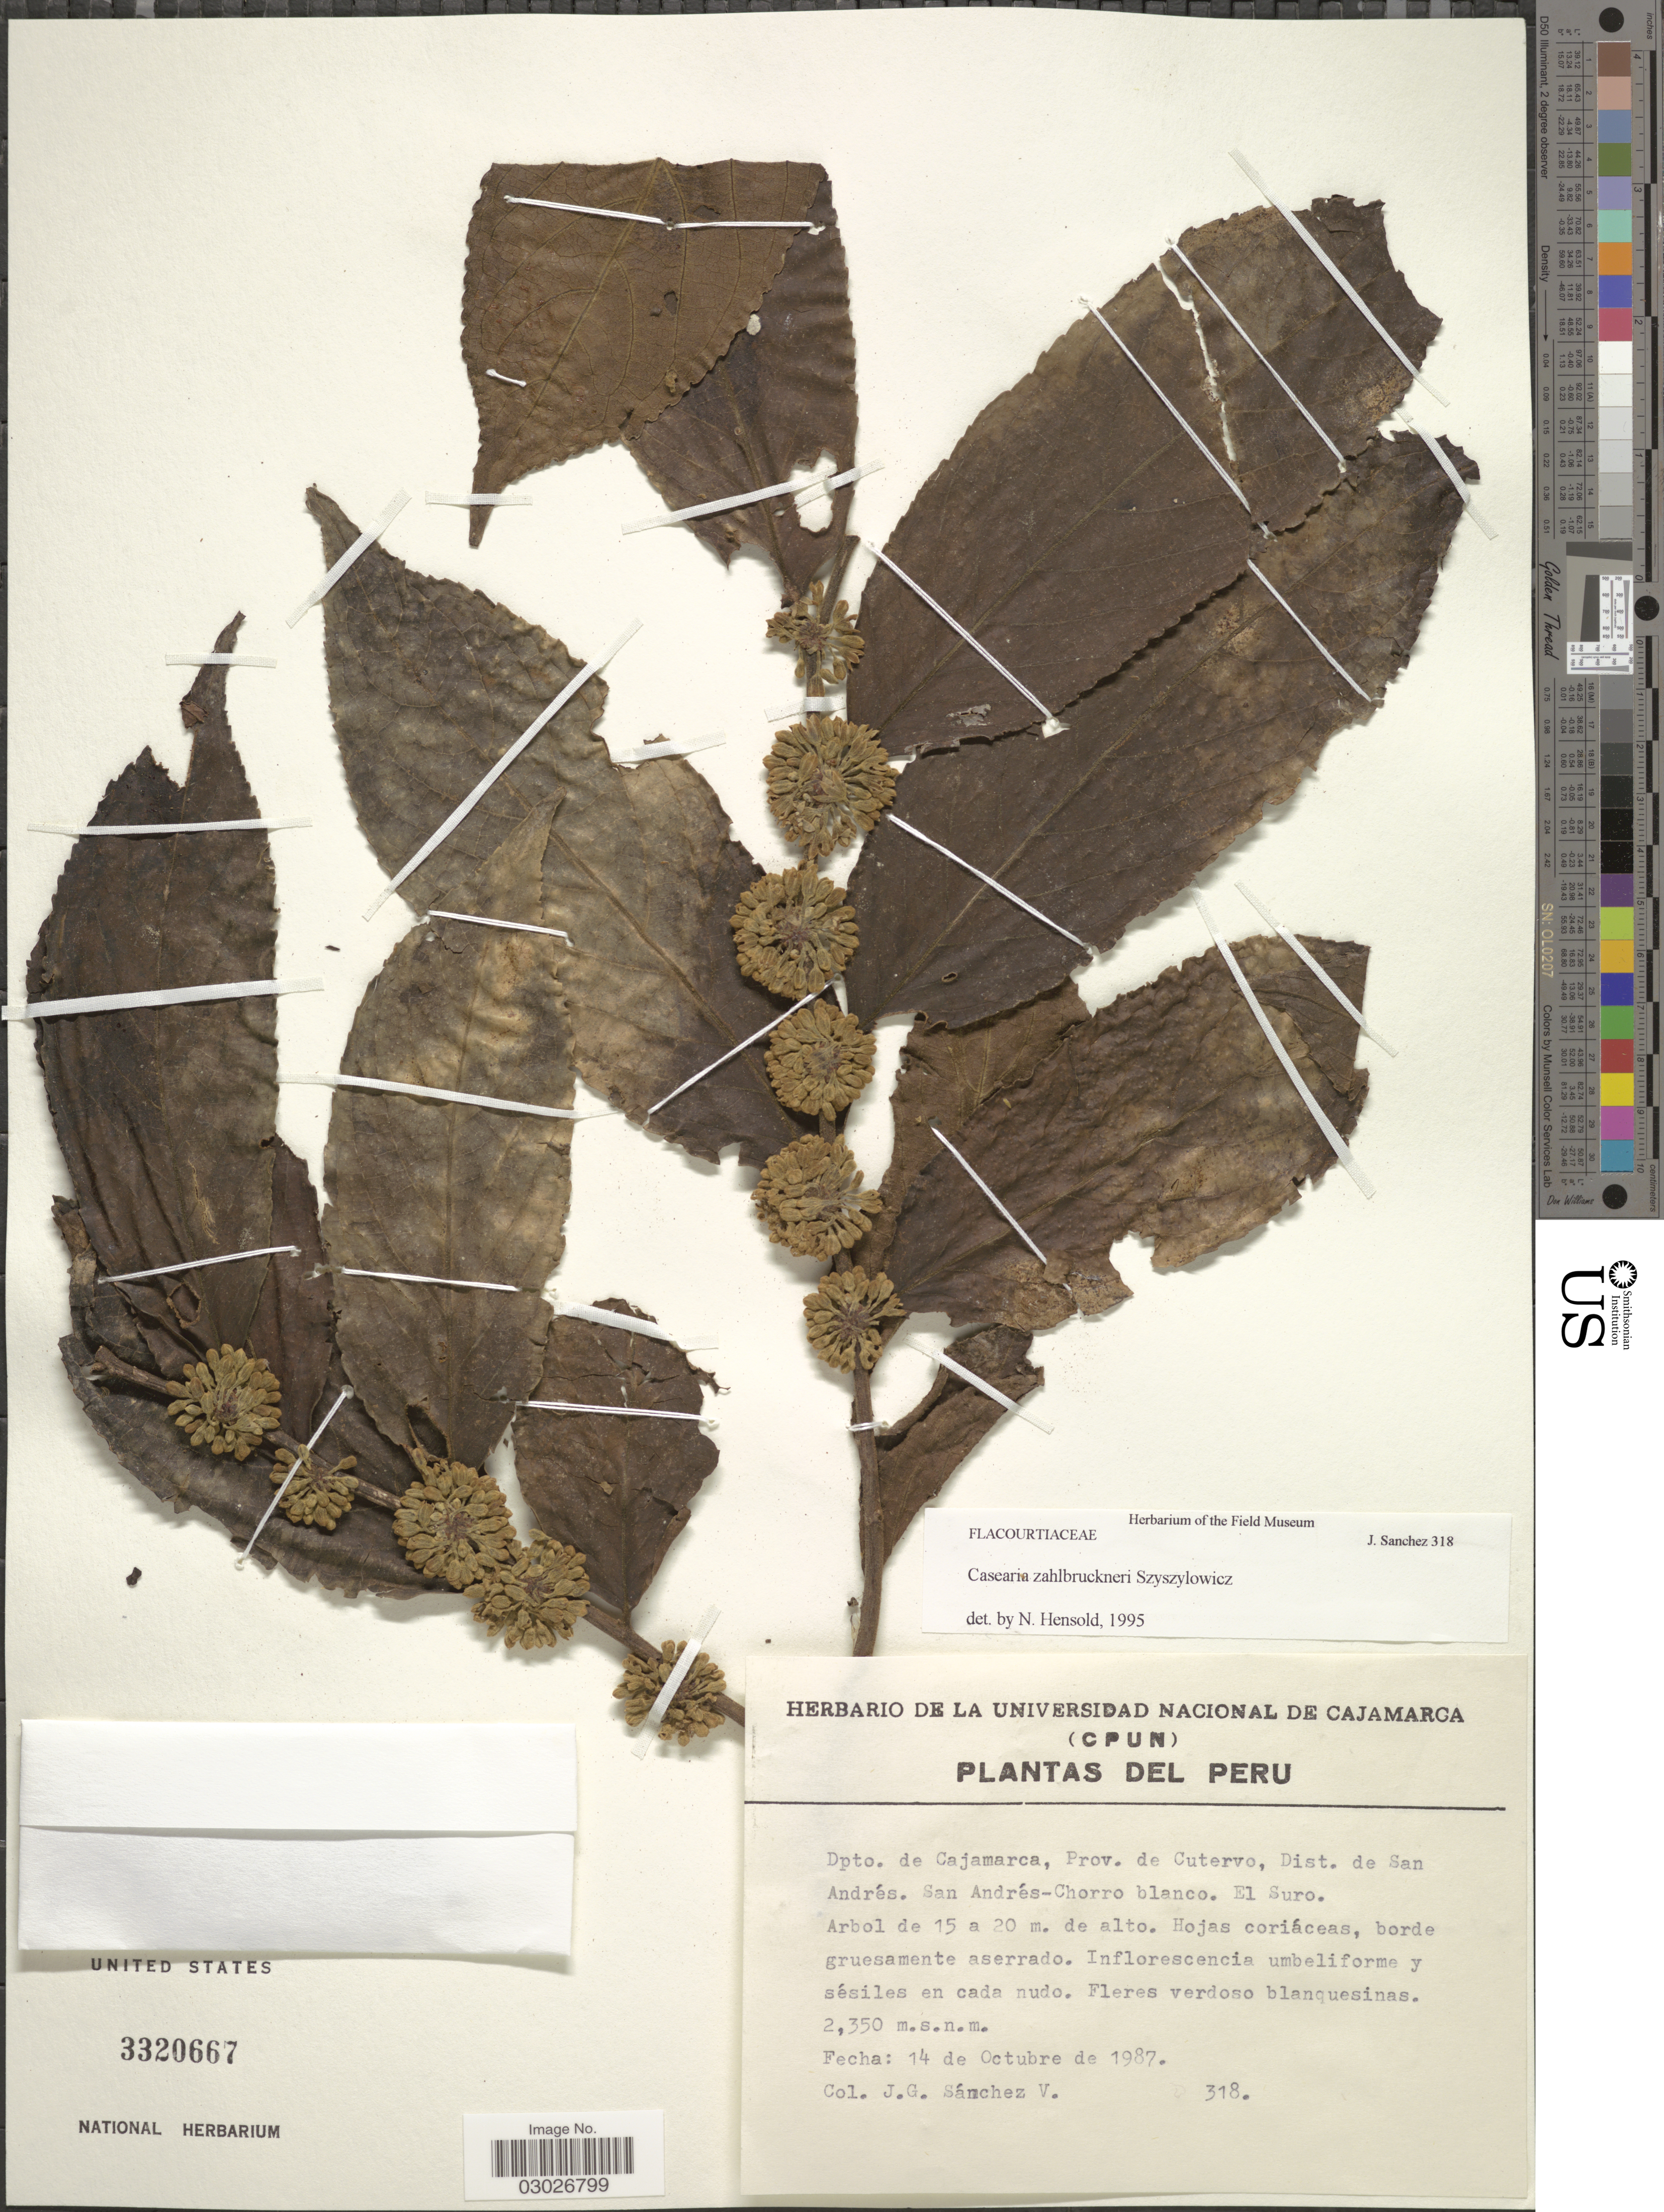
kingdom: Plantae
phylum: Tracheophyta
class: Magnoliopsida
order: Malpighiales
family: Salicaceae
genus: Casearia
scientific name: Casearia zahlbruckneri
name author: Szyszyl.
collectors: J. Sanchez V.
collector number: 318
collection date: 1987-10-14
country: Peru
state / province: Cajamarca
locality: Dpto. de Cajamarca, Prov. de Cutervo, Dist. de San Andrés. San Andrés-Chorro blanco. El Suro.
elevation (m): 2350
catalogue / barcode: US 3320667